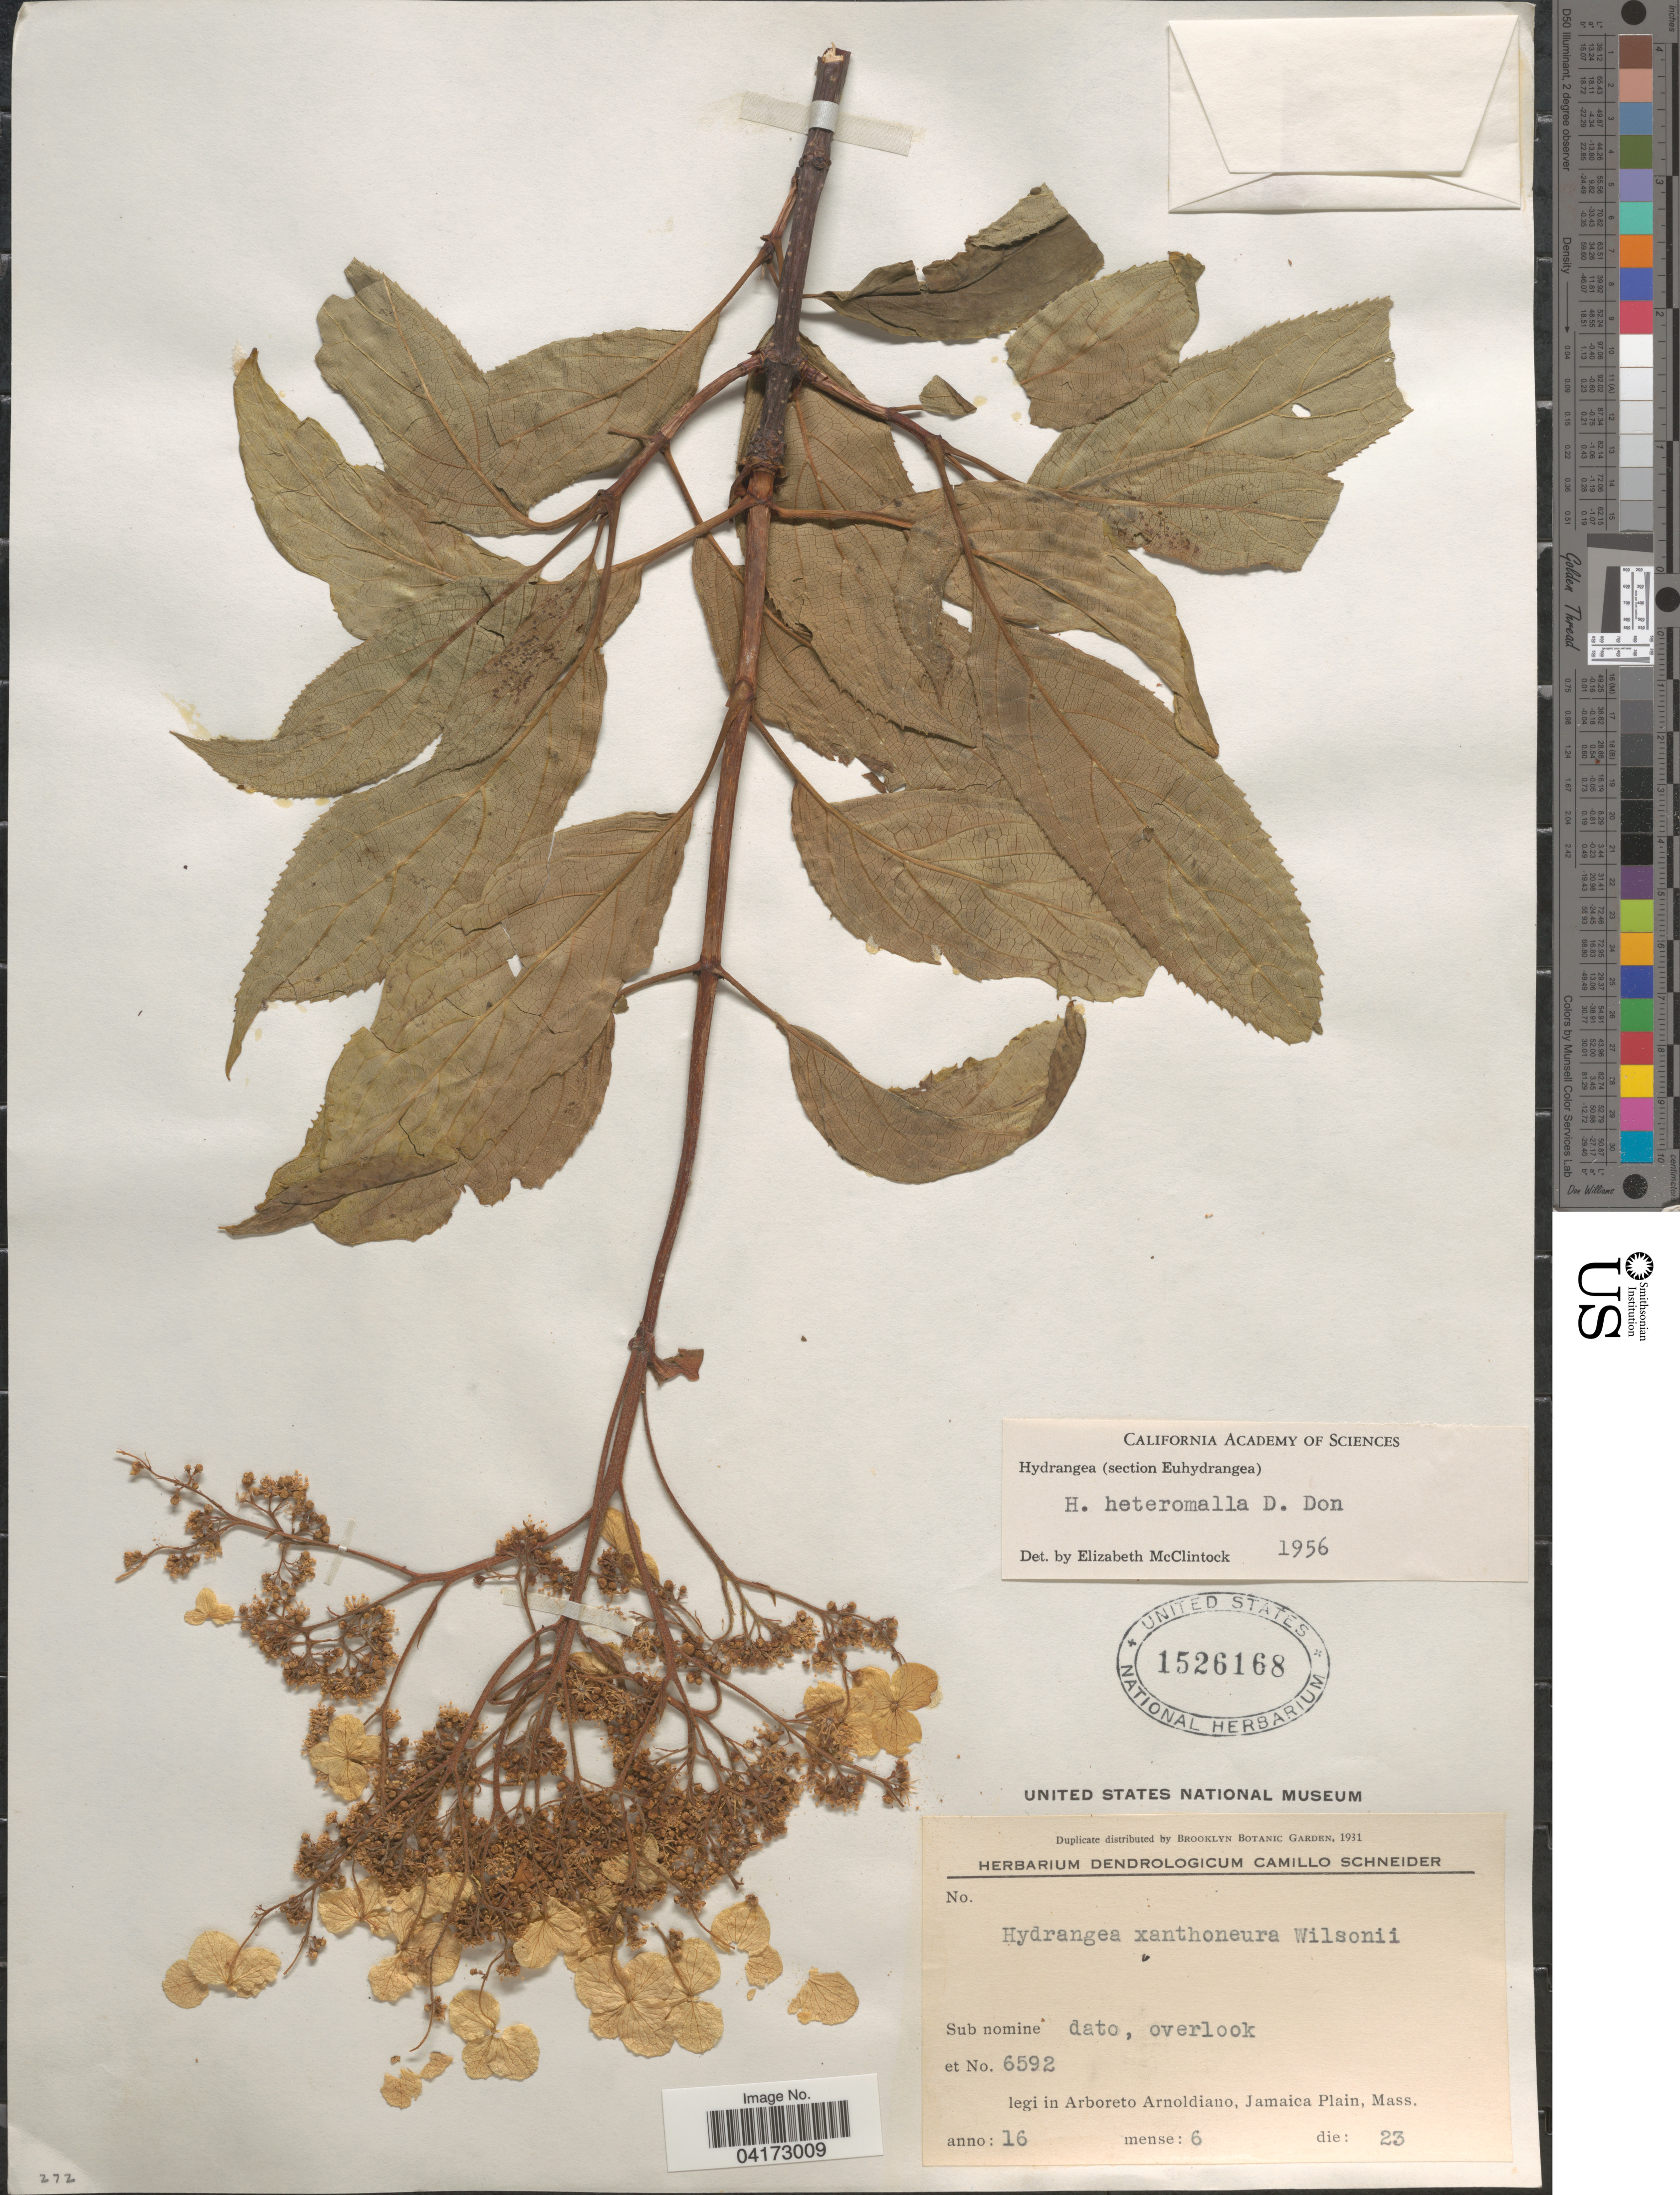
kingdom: Plantae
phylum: Tracheophyta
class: Magnoliopsida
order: Cornales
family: Hydrangeaceae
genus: Hydrangea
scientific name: Hydrangea heteromalla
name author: D. Don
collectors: ex herb. Dendrologicum C. Schneider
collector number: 6592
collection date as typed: Transcribed d/m/y: 23/6/16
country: Jamaica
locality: Arboreto Arnoldiano, Jamaica Plain, Mass.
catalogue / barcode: US 1526168